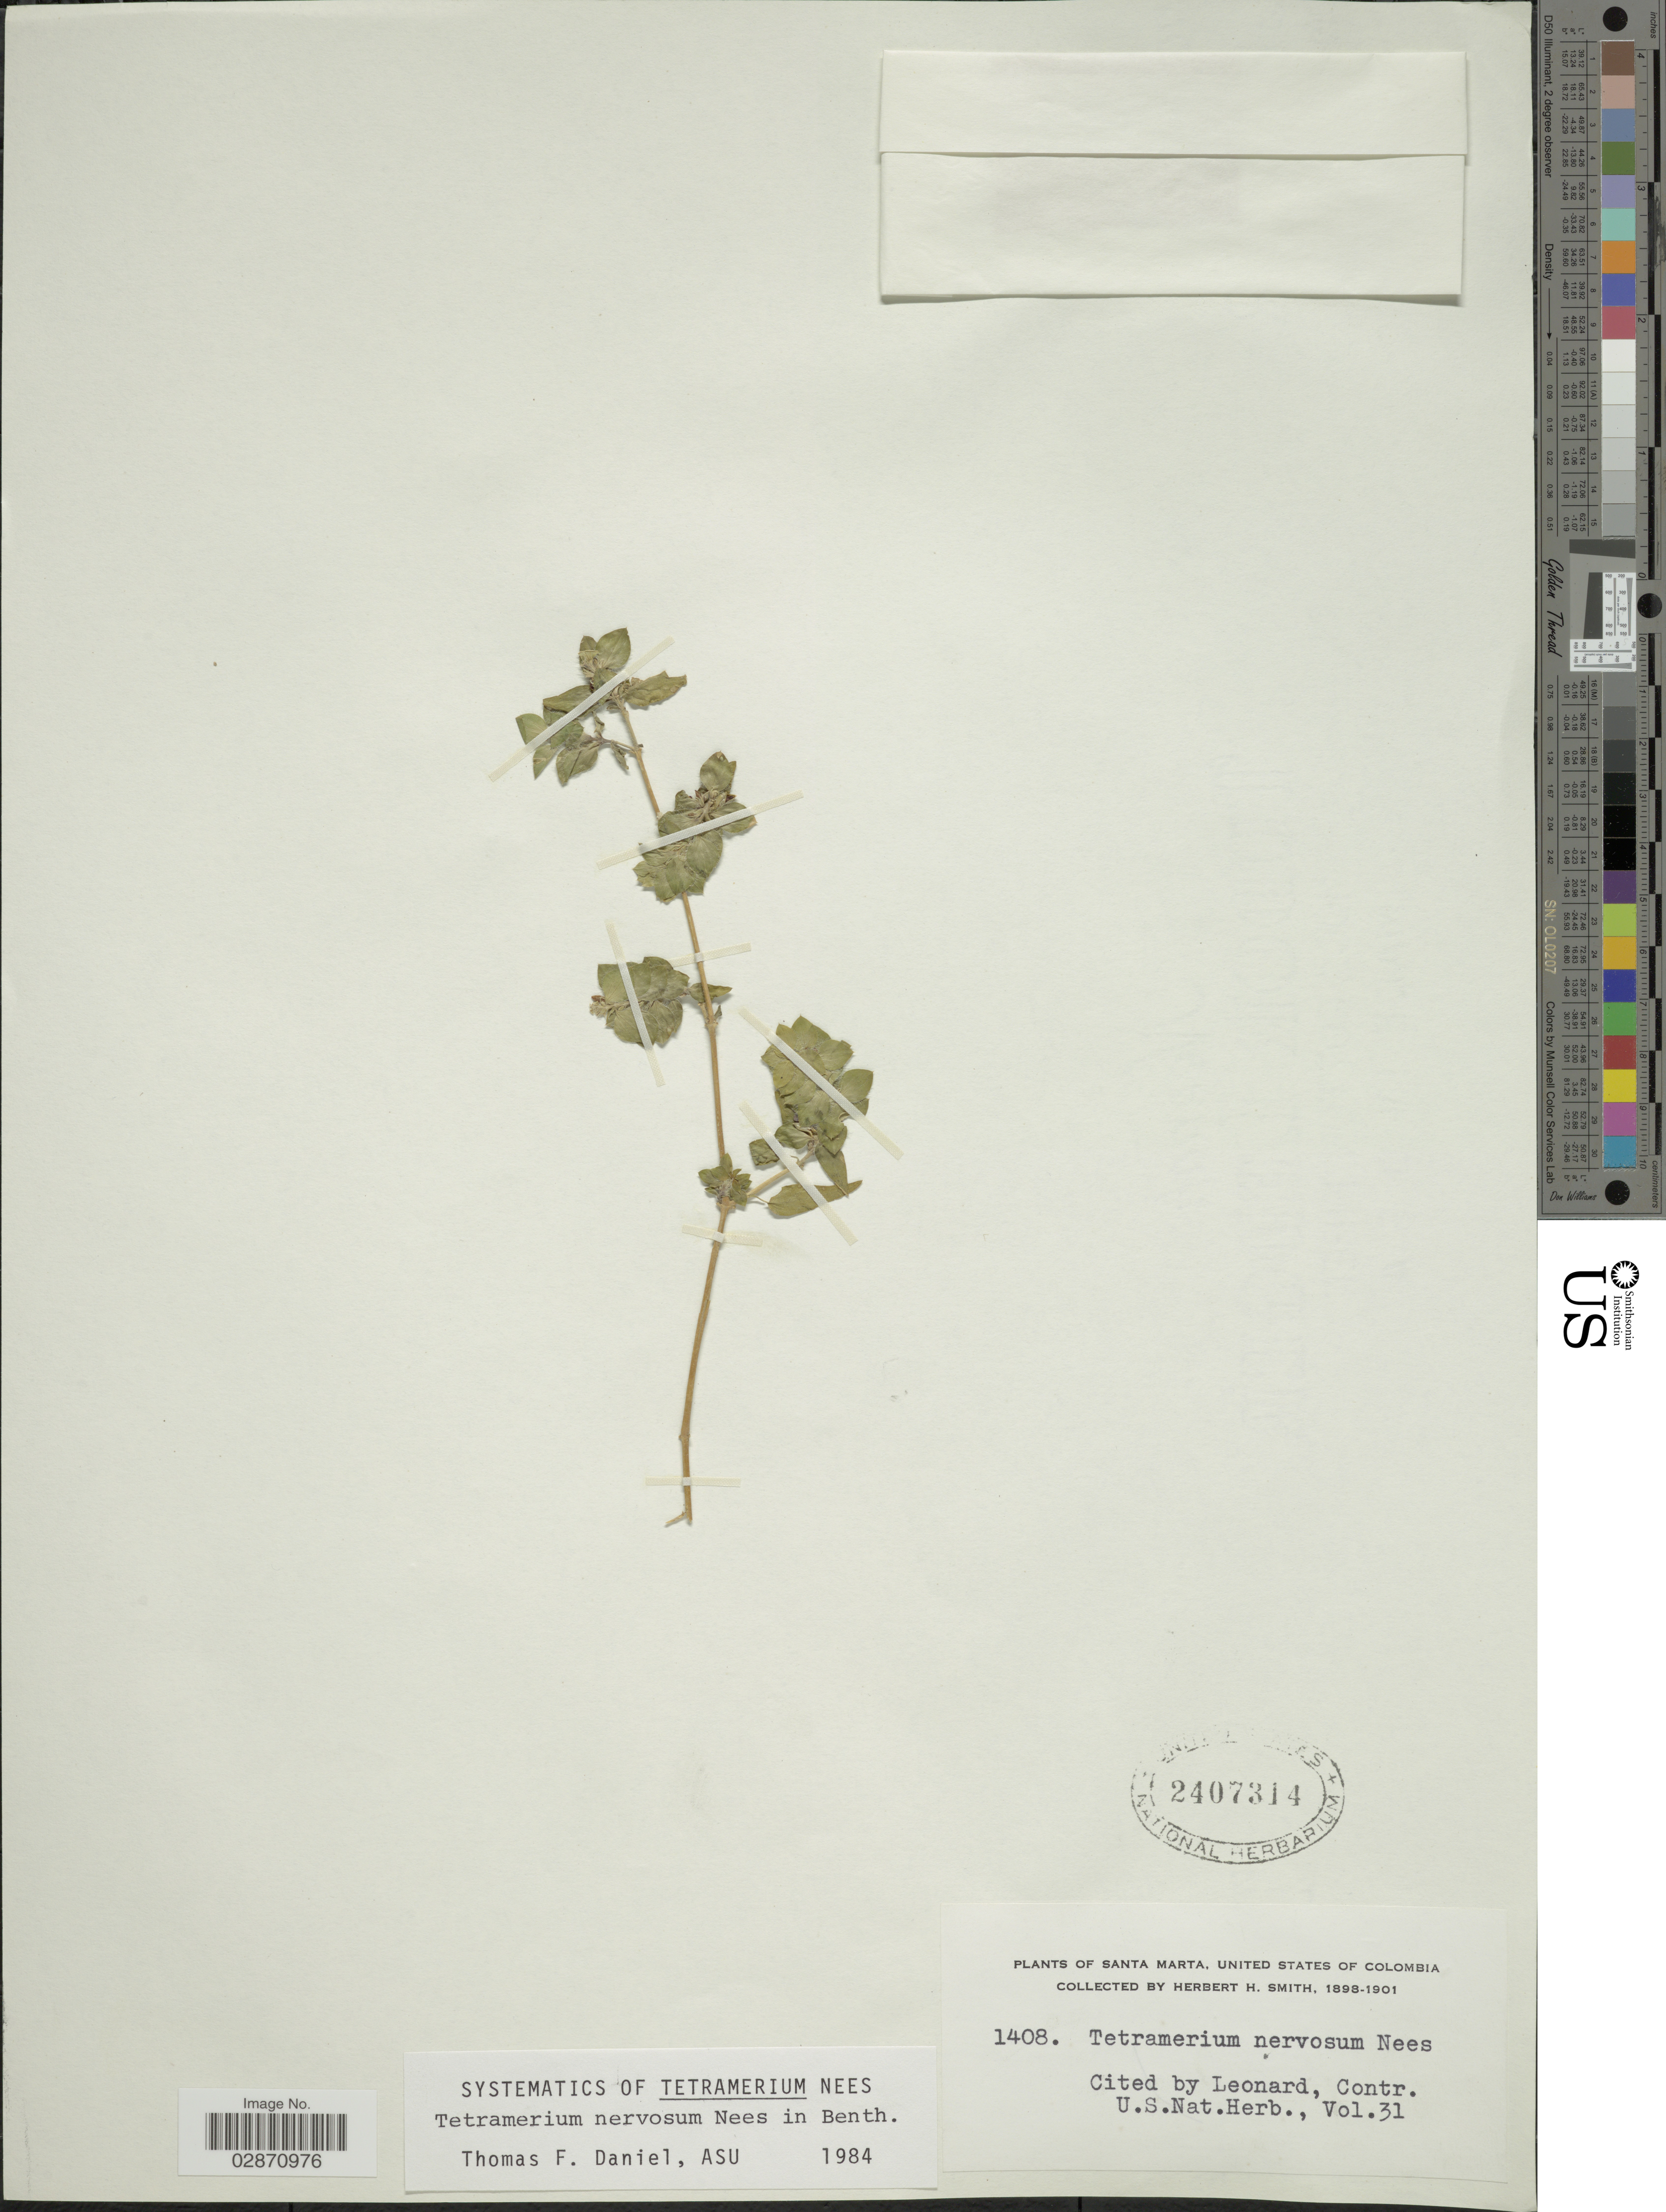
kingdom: Plantae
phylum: Tracheophyta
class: Magnoliopsida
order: Lamiales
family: Acanthaceae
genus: Tetramerium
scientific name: Tetramerium nervosum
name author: Nees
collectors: Herbert H. Smith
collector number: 1408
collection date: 1898/1901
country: Colombia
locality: Santa Marta, United States of Colombia.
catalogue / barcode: US 2407314